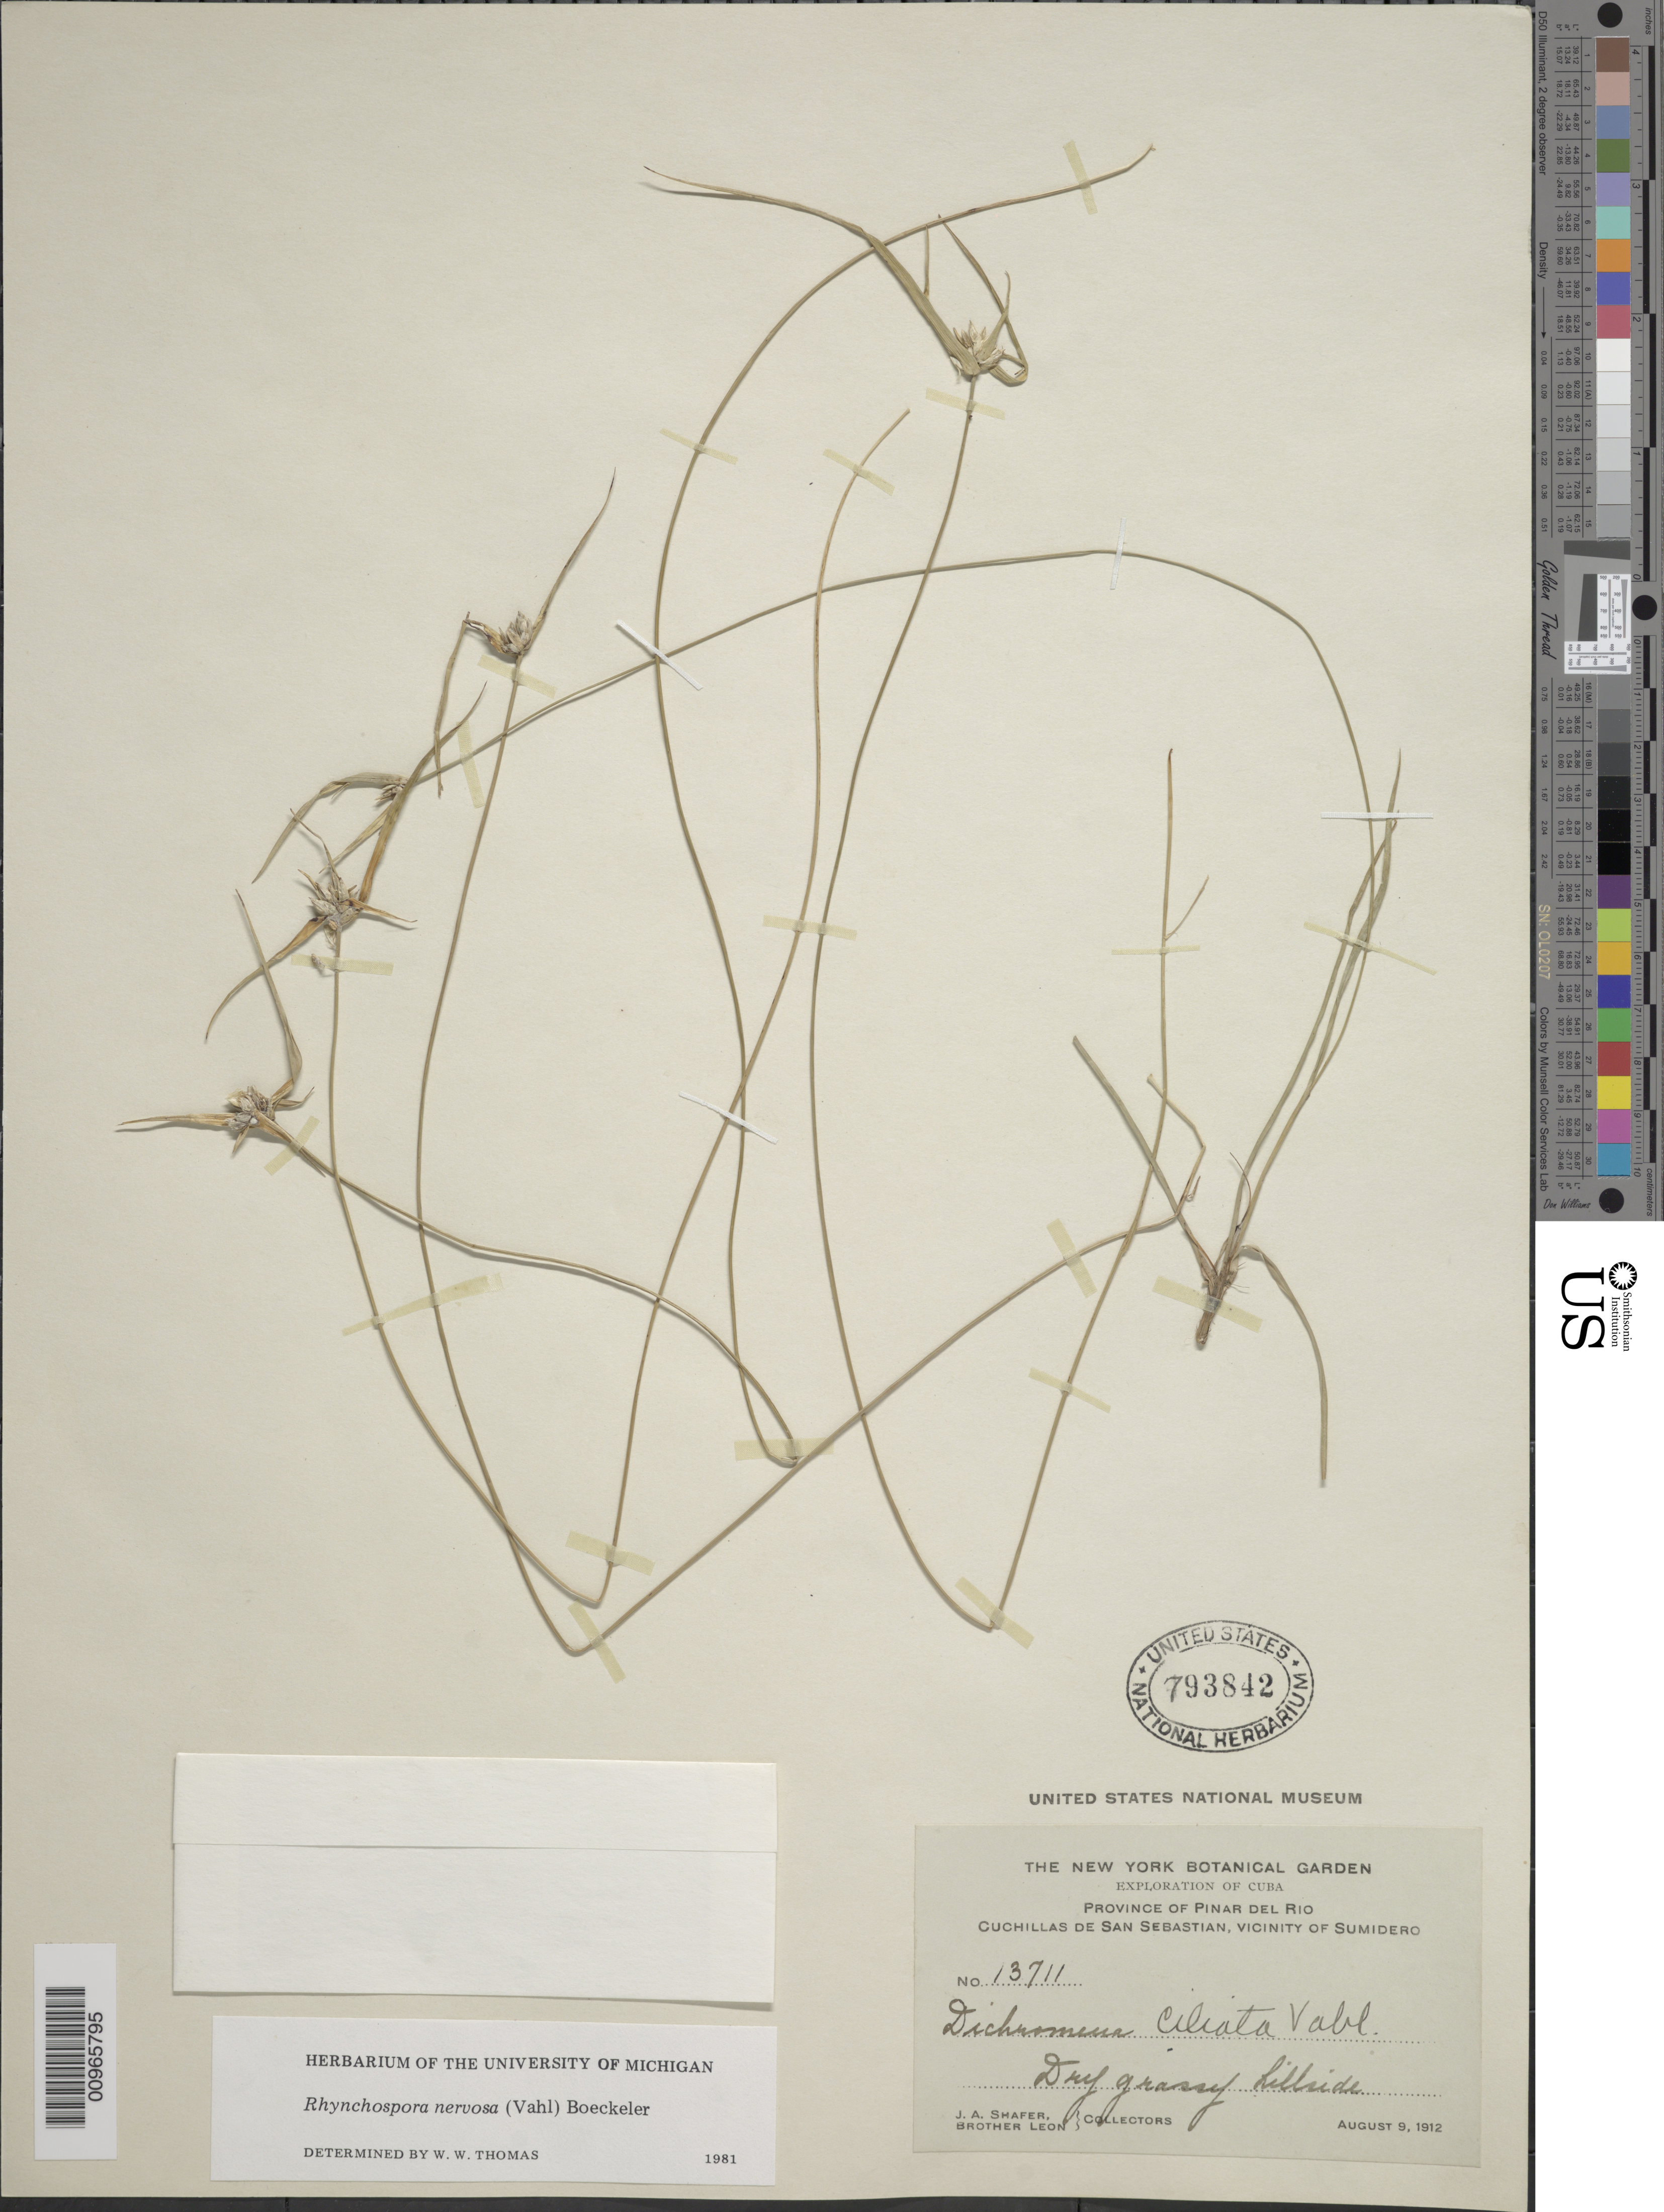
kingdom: Plantae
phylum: Tracheophyta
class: Liliopsida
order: Poales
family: Cyperaceae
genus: Rhynchospora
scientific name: Rhynchospora nervosa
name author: (Vahl) Boeckeler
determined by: Thomas, W. W.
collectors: J. A. Shafer & Bro. León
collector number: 13711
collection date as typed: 09 Aug 1912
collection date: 1912-08-09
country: Cuba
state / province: Pinar del Rio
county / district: Dry forest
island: Cuba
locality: Cuchillas de San Sebastian, vicinity of Sumidero, hillside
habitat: Dry grassy hillside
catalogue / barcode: US 793842